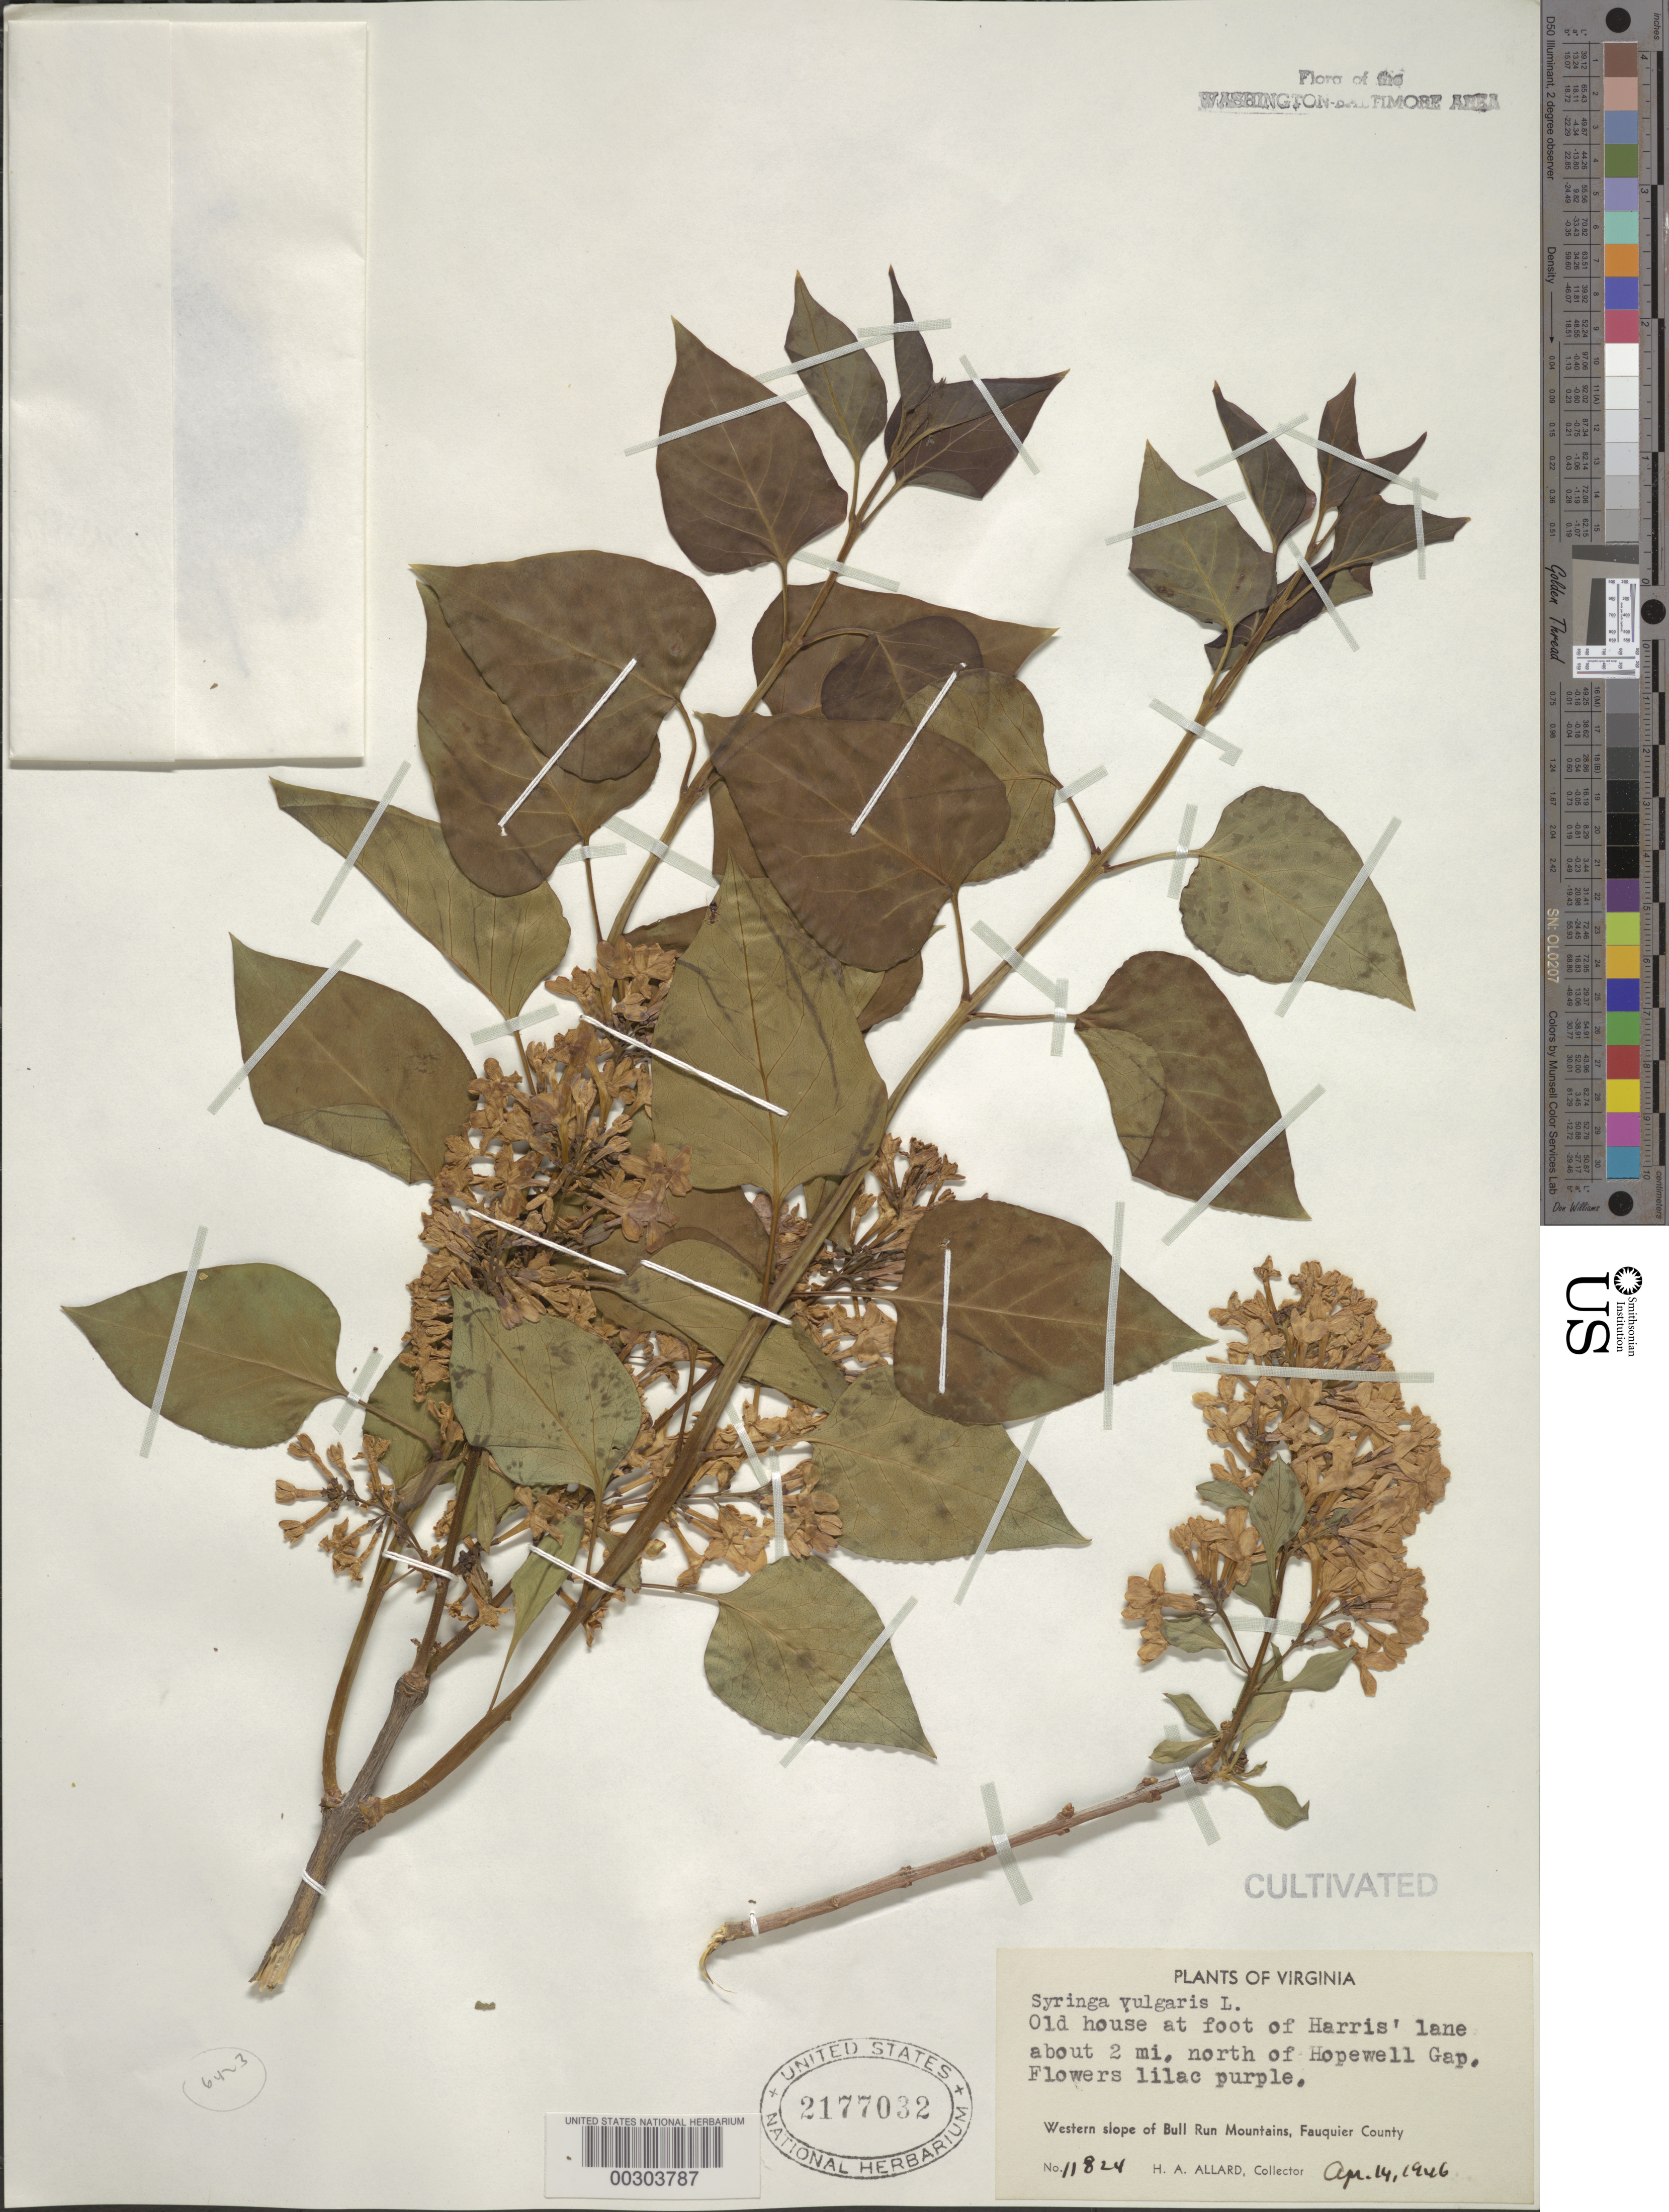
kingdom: Plantae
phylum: Tracheophyta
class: Magnoliopsida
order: Lamiales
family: Oleaceae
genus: Syringa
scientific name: Syringa vulgaris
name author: L.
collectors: H. A. Allard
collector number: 11824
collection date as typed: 14 Apr 1946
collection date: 1946-04-14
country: United States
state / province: Virginia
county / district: Fauquier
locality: Old House at foot of Harris' Lane, about 2 Mi N of Hopewell Gap, western slope of Bull Run Mountains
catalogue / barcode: US 2177032